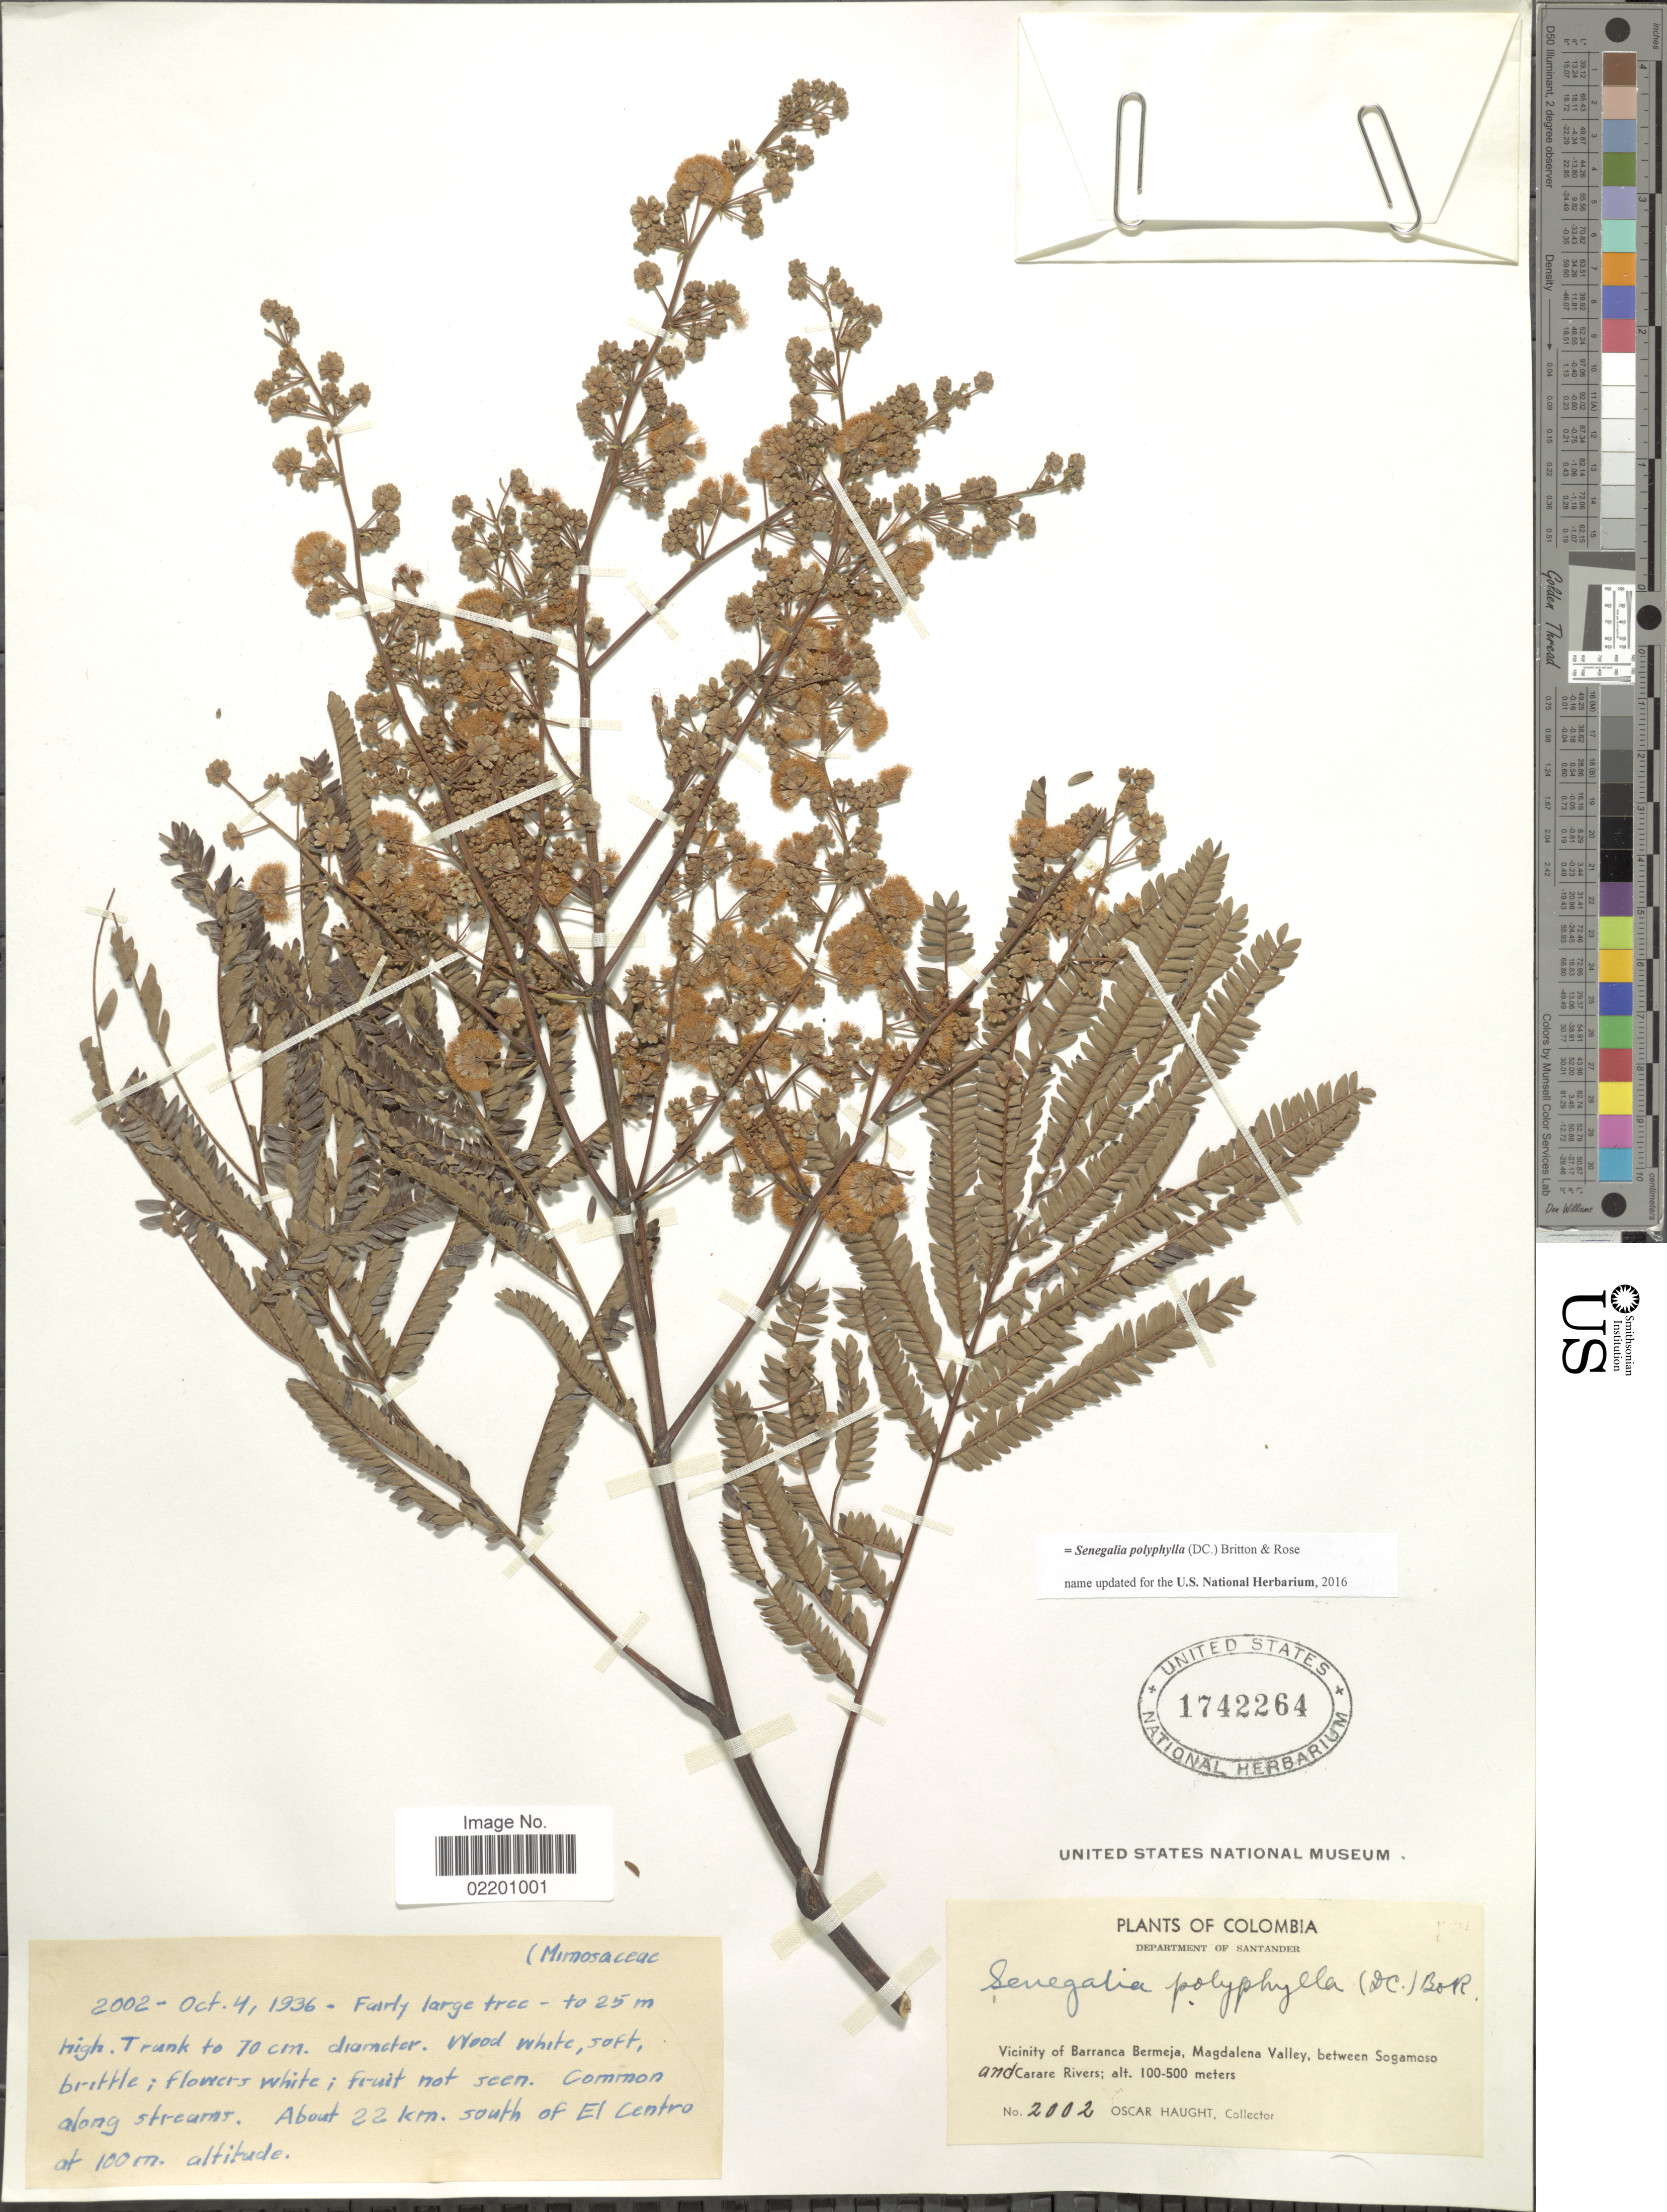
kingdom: Plantae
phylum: Tracheophyta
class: Magnoliopsida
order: Fabales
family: Fabaceae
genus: Senegalia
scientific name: Senegalia loretensis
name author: (J.F. Macbr.) Seigler & Ebinger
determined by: Santos, V. Terra dos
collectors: O. L. Haught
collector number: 2002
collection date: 1936-10-04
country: Colombia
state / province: Santander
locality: Vicinity of Barranca Bermeja Magdalena Valley, between Sogamoso and Carare Rivers. Common along streams. about 22 km. south of El Centro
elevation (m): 100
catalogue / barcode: US 1742264